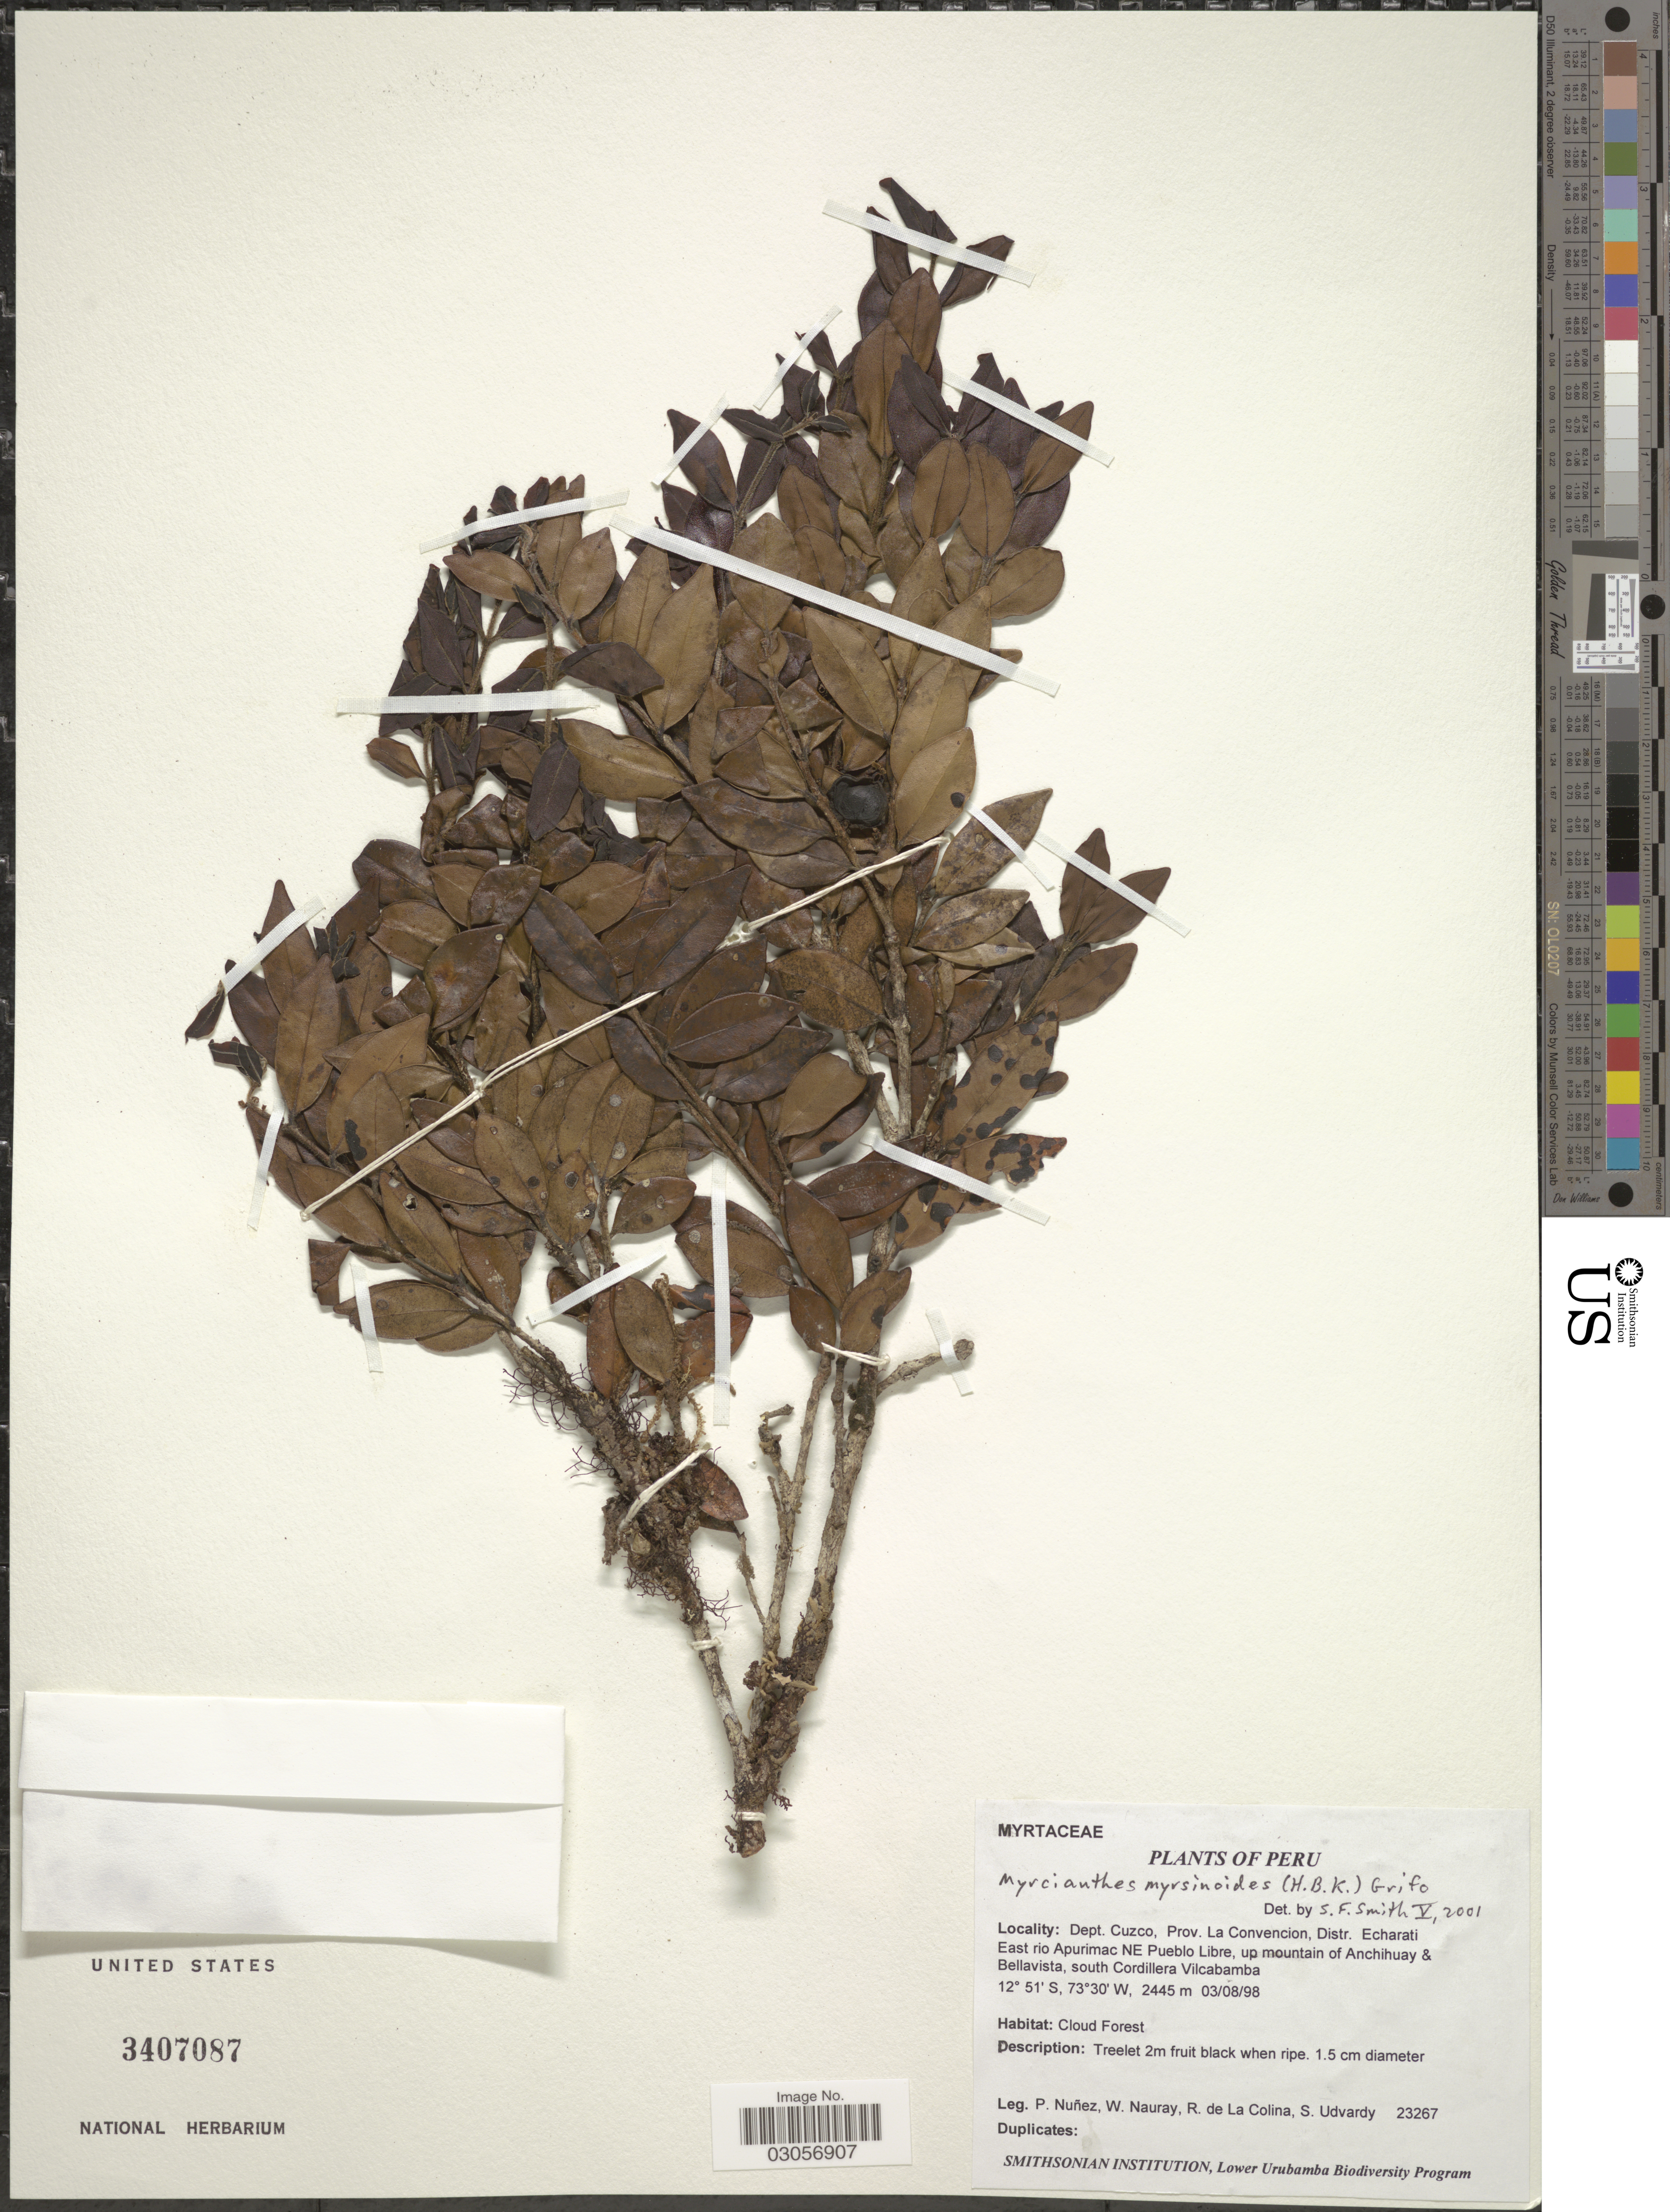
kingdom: Plantae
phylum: Tracheophyta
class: Magnoliopsida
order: Myrtales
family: Myrtaceae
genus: Myrcianthes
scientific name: Myrcianthes myrsinoides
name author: (Kunth) Grifo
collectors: P. Nuñez V., W. Nauray, R. de La Colina & S. Udvardy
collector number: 23267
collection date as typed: Transcribed d/m/y: 3/8/98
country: Peru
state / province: Cusco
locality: Dept. Cuzco, Prov. La Convencion, Distr. Echarati, East rio Apurimac NE Pueblo Libre, up mountain of Anchihuay & Bellavista, south Cordillera Vilcabamba.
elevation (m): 2445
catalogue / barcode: US 3407087